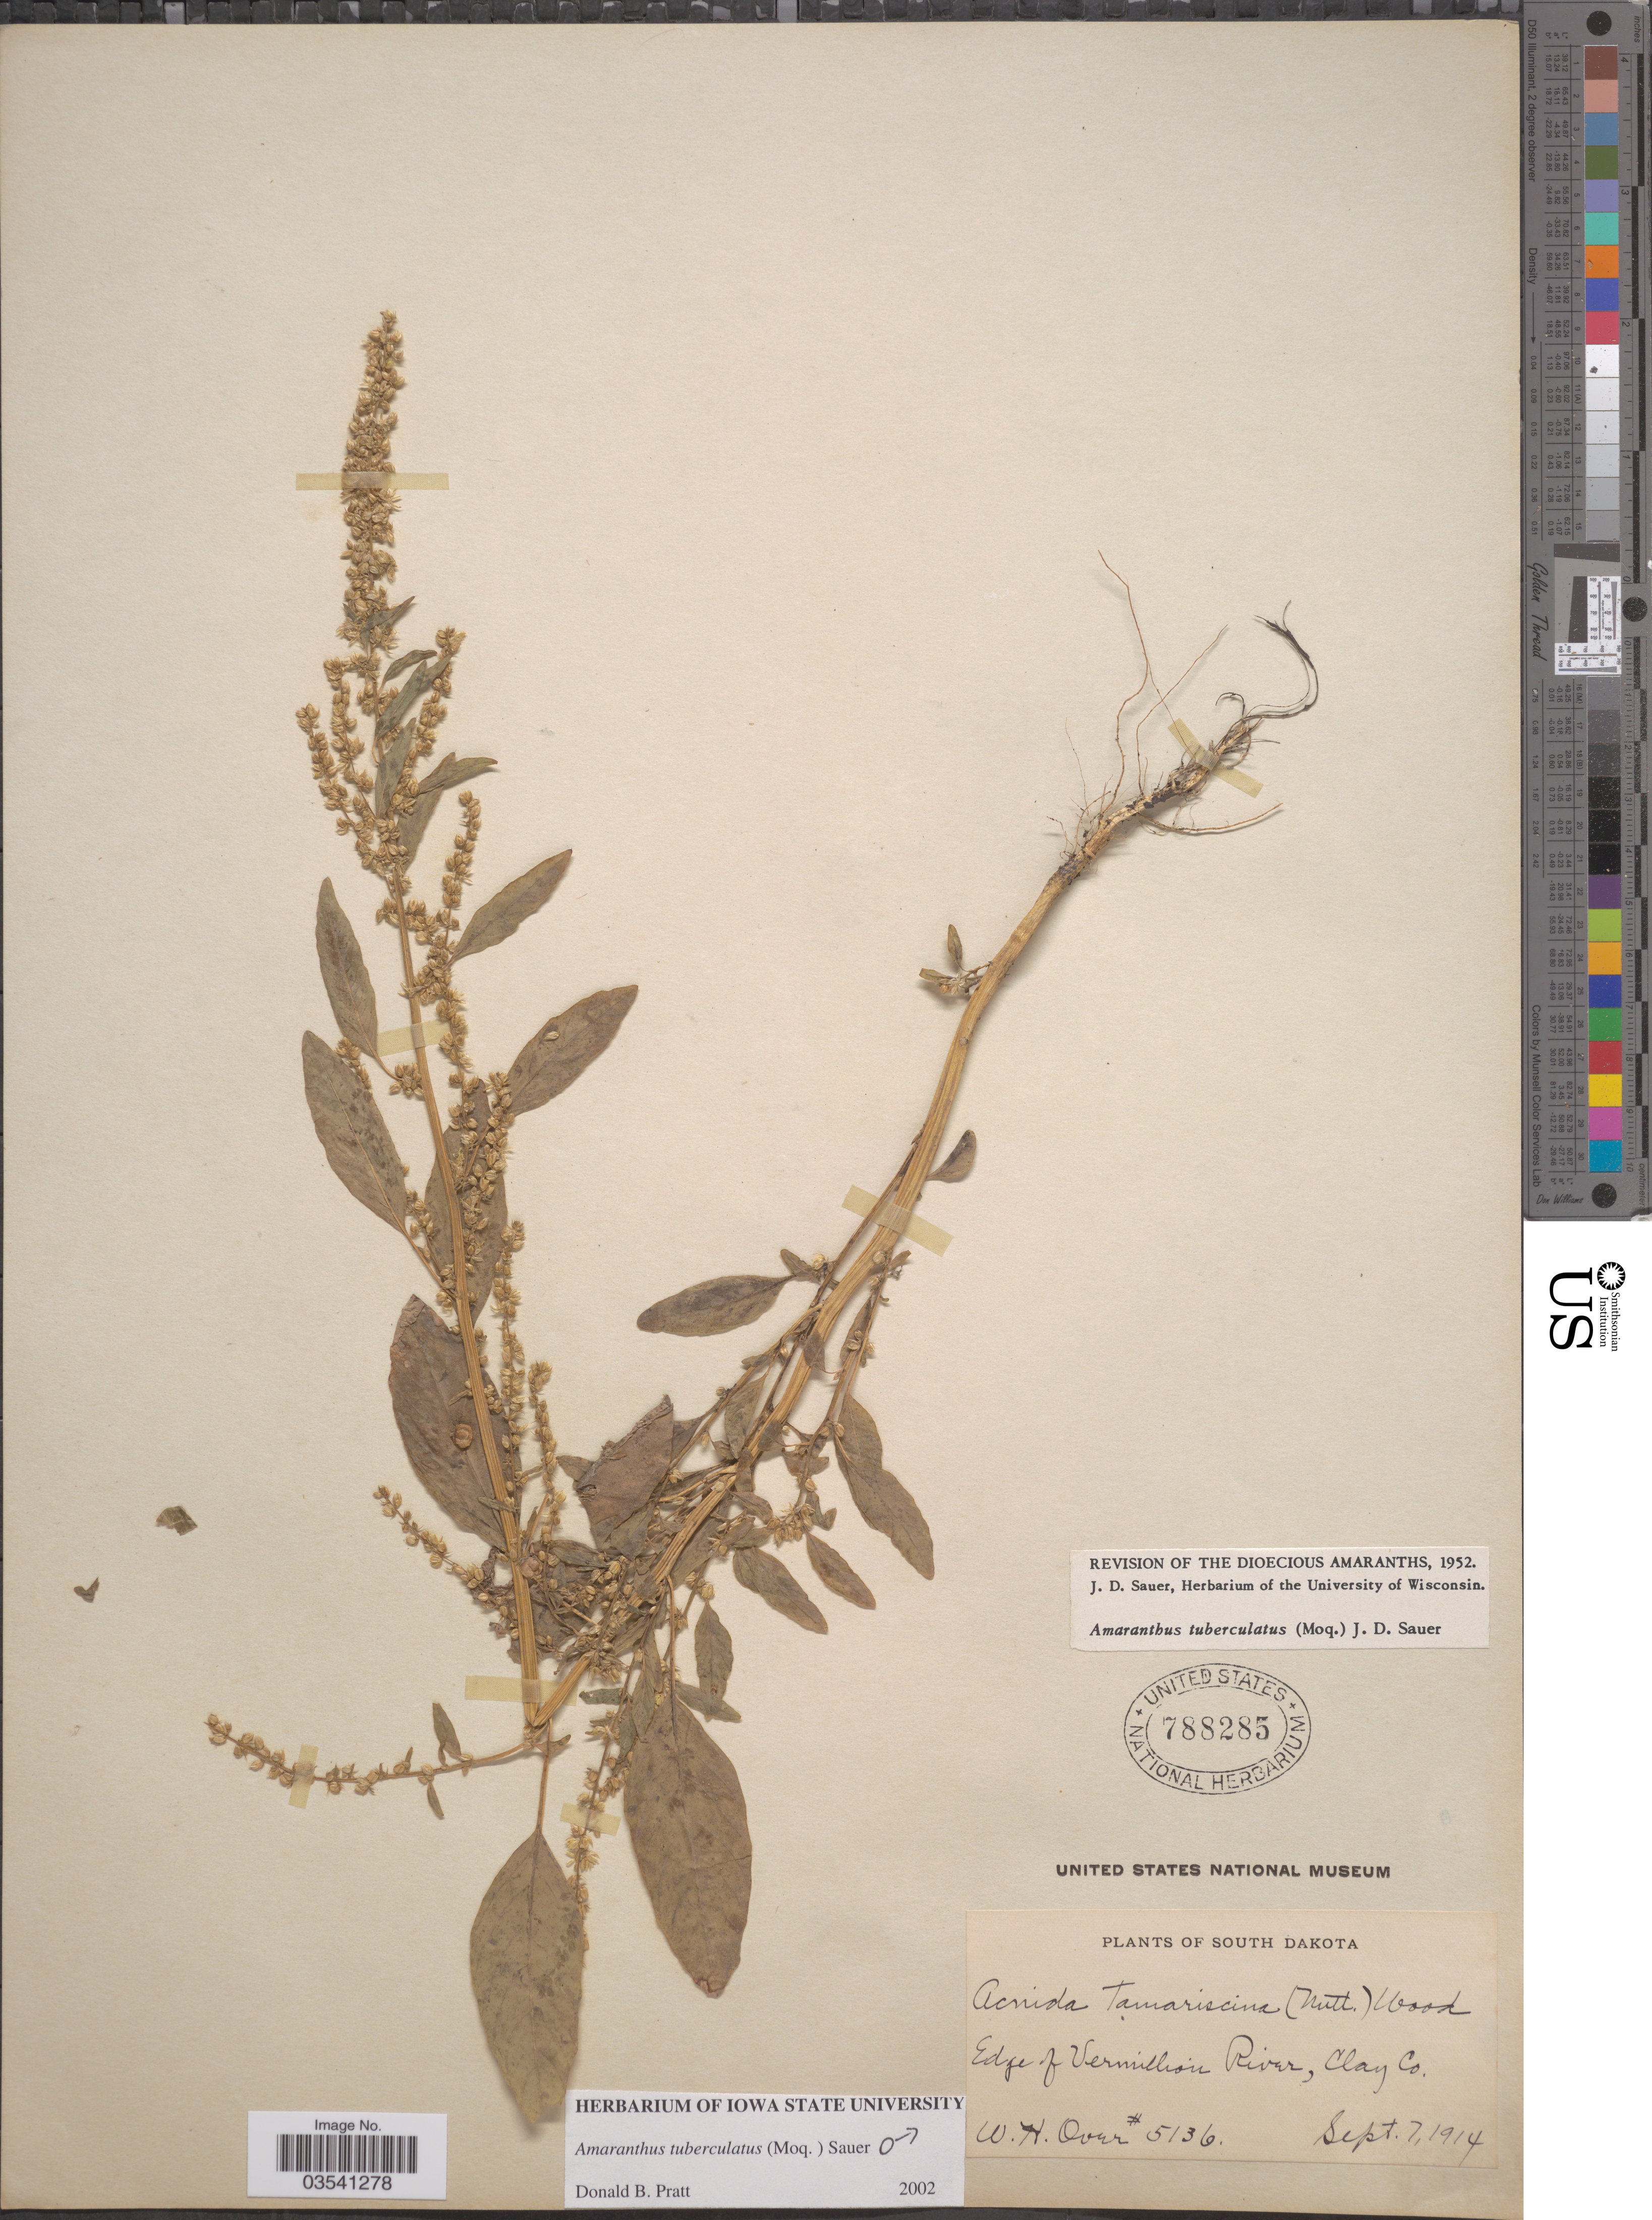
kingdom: Plantae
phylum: Tracheophyta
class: Magnoliopsida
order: Caryophyllales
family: Amaranthaceae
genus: Amaranthus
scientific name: Amaranthus tuberculatus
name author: (Moq.) J.D. Sauer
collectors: W. Over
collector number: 5136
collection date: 1914-09-07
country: United States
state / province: South Dakota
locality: Edge of Vermillion River, Clay Co.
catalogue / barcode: US 788285